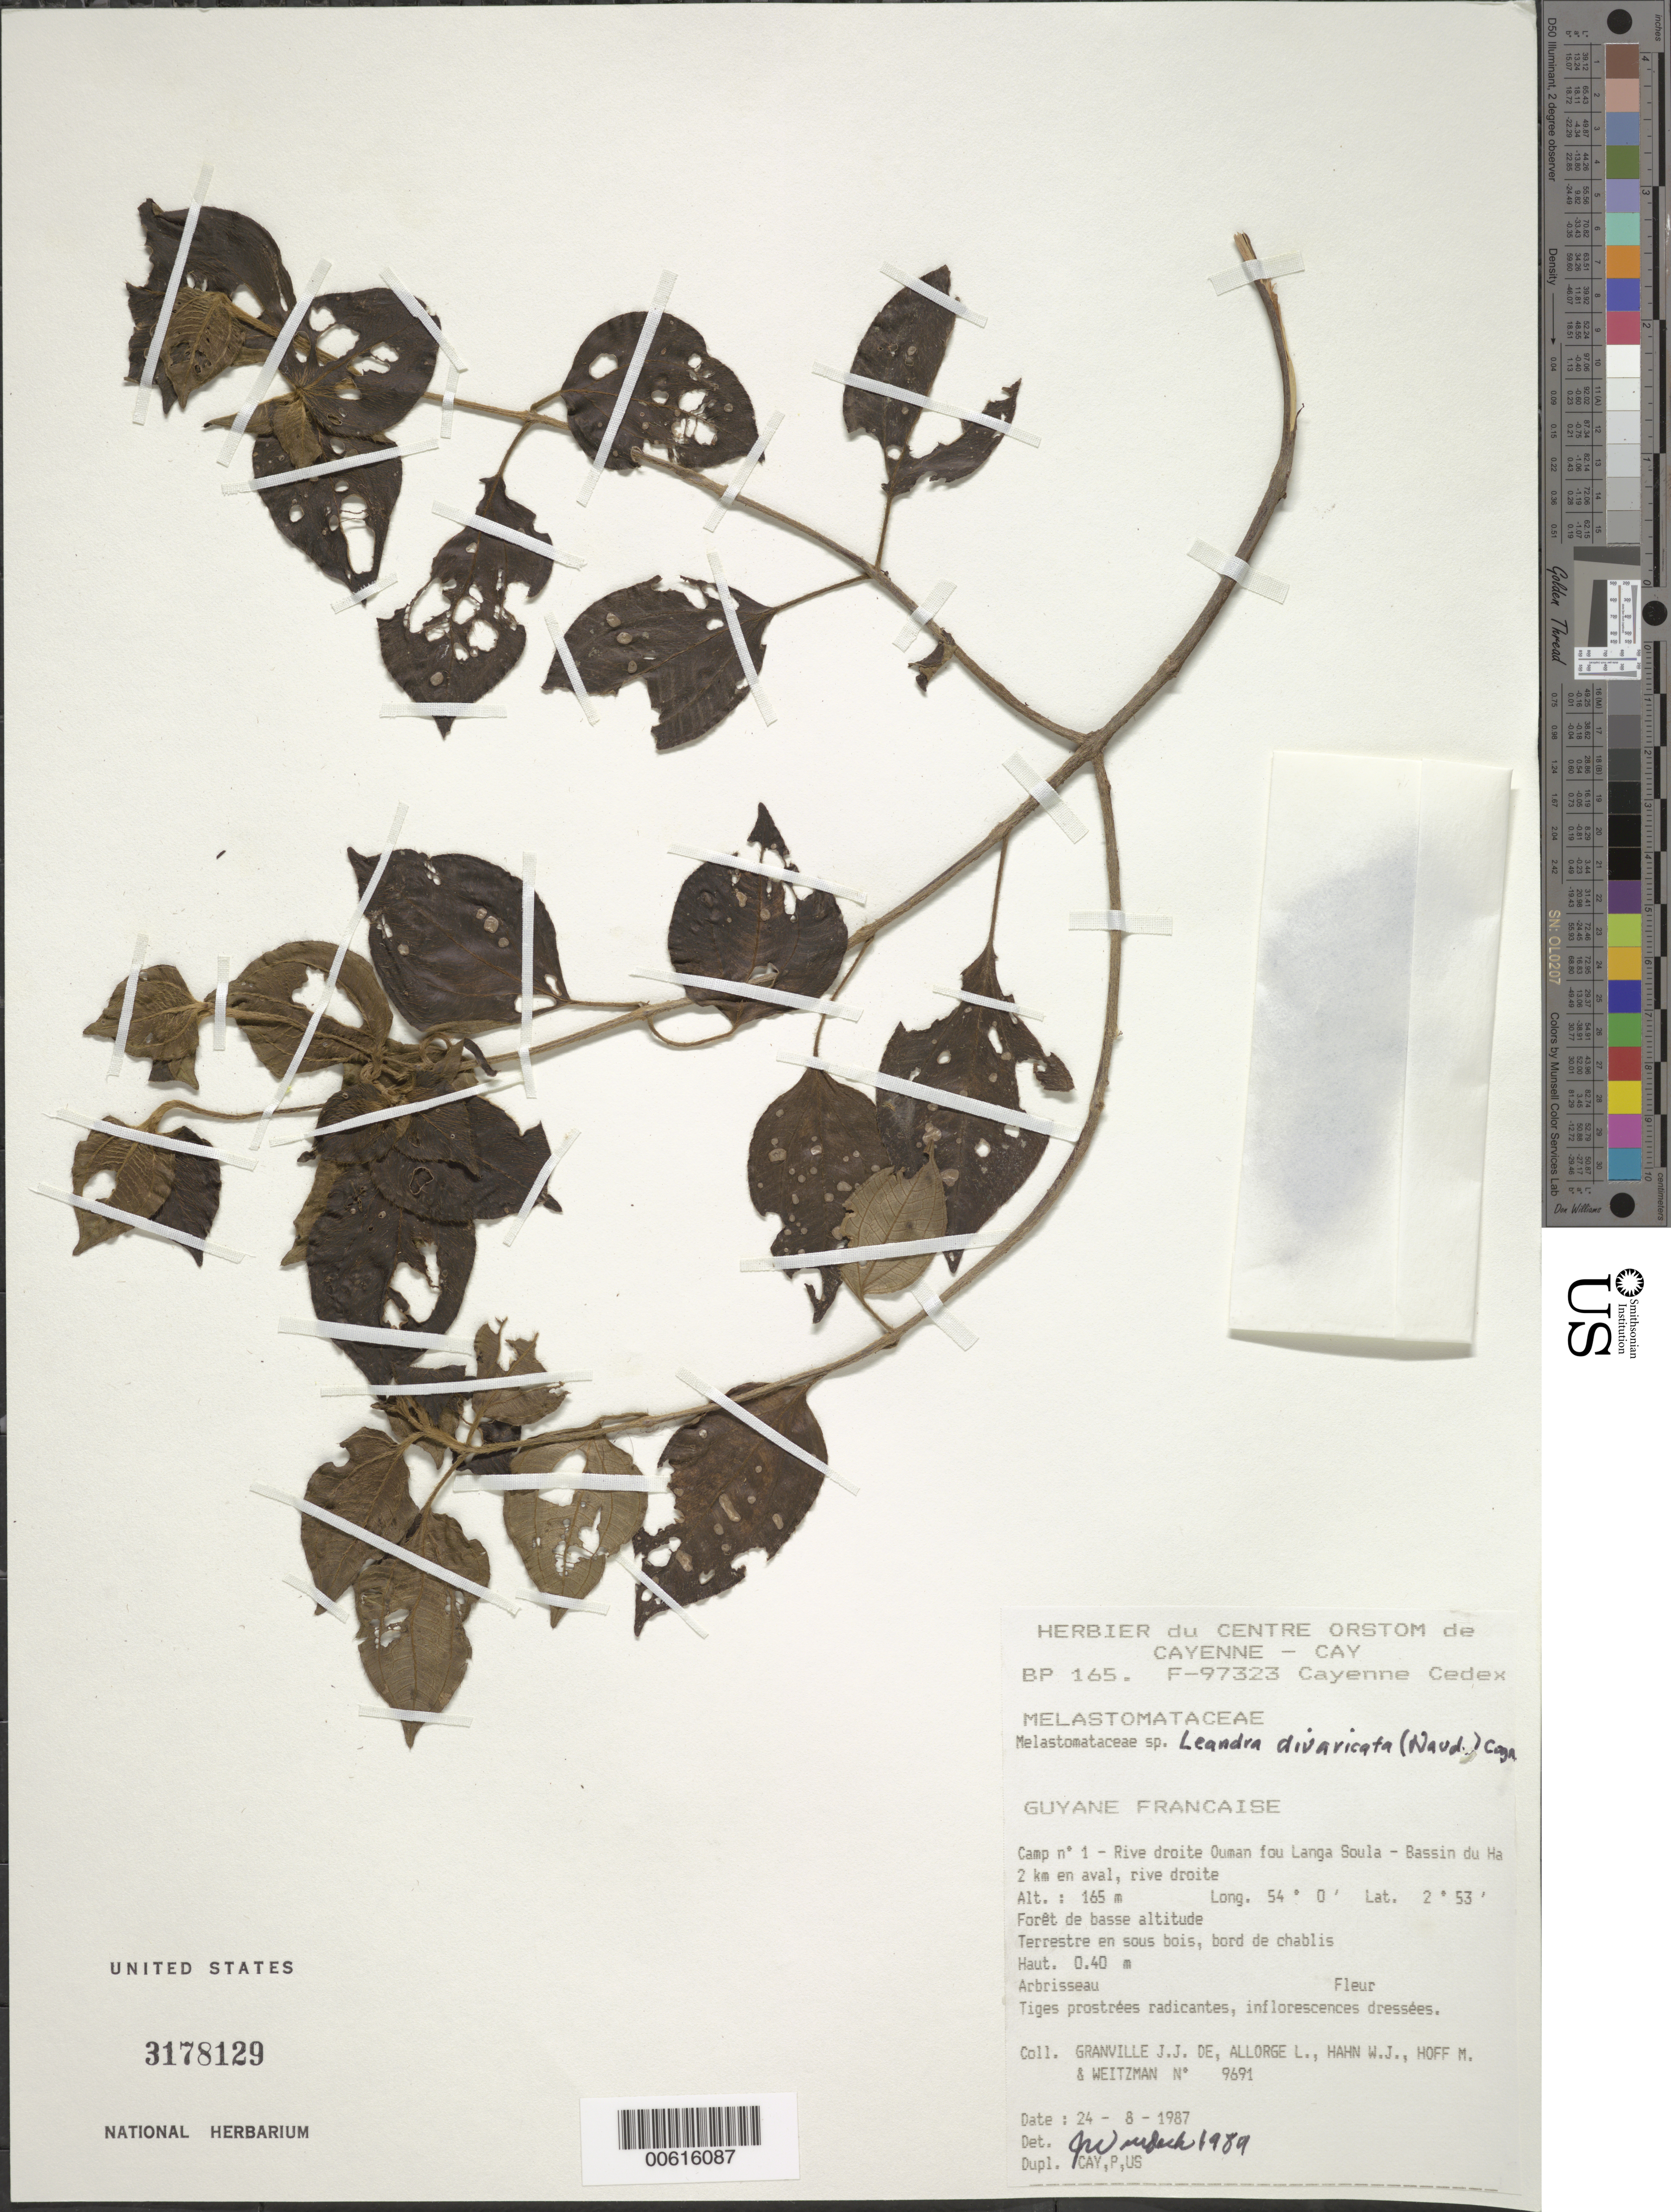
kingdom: Plantae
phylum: Tracheophyta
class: Magnoliopsida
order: Myrtales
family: Melastomataceae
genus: Leandra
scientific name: Leandra divaricata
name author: (Naudin) Cogn.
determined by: Wurdack, John J., (US), US (UNITED STATES)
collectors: J.-J. de Granville, L. Allorge, W. J. Hahn, M. Hoff & A. L. Weitzman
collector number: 9691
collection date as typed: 24-Aug-87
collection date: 1987-08-24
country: French Guiana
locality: Ouman fou Langa Soula, Camp #1, Bassin du Haut-Marouini, 2 km en aval, rive droit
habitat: Foret de basse altitude. Terrestre en sous bois, borde de chablis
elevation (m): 165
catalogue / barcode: US 3178129